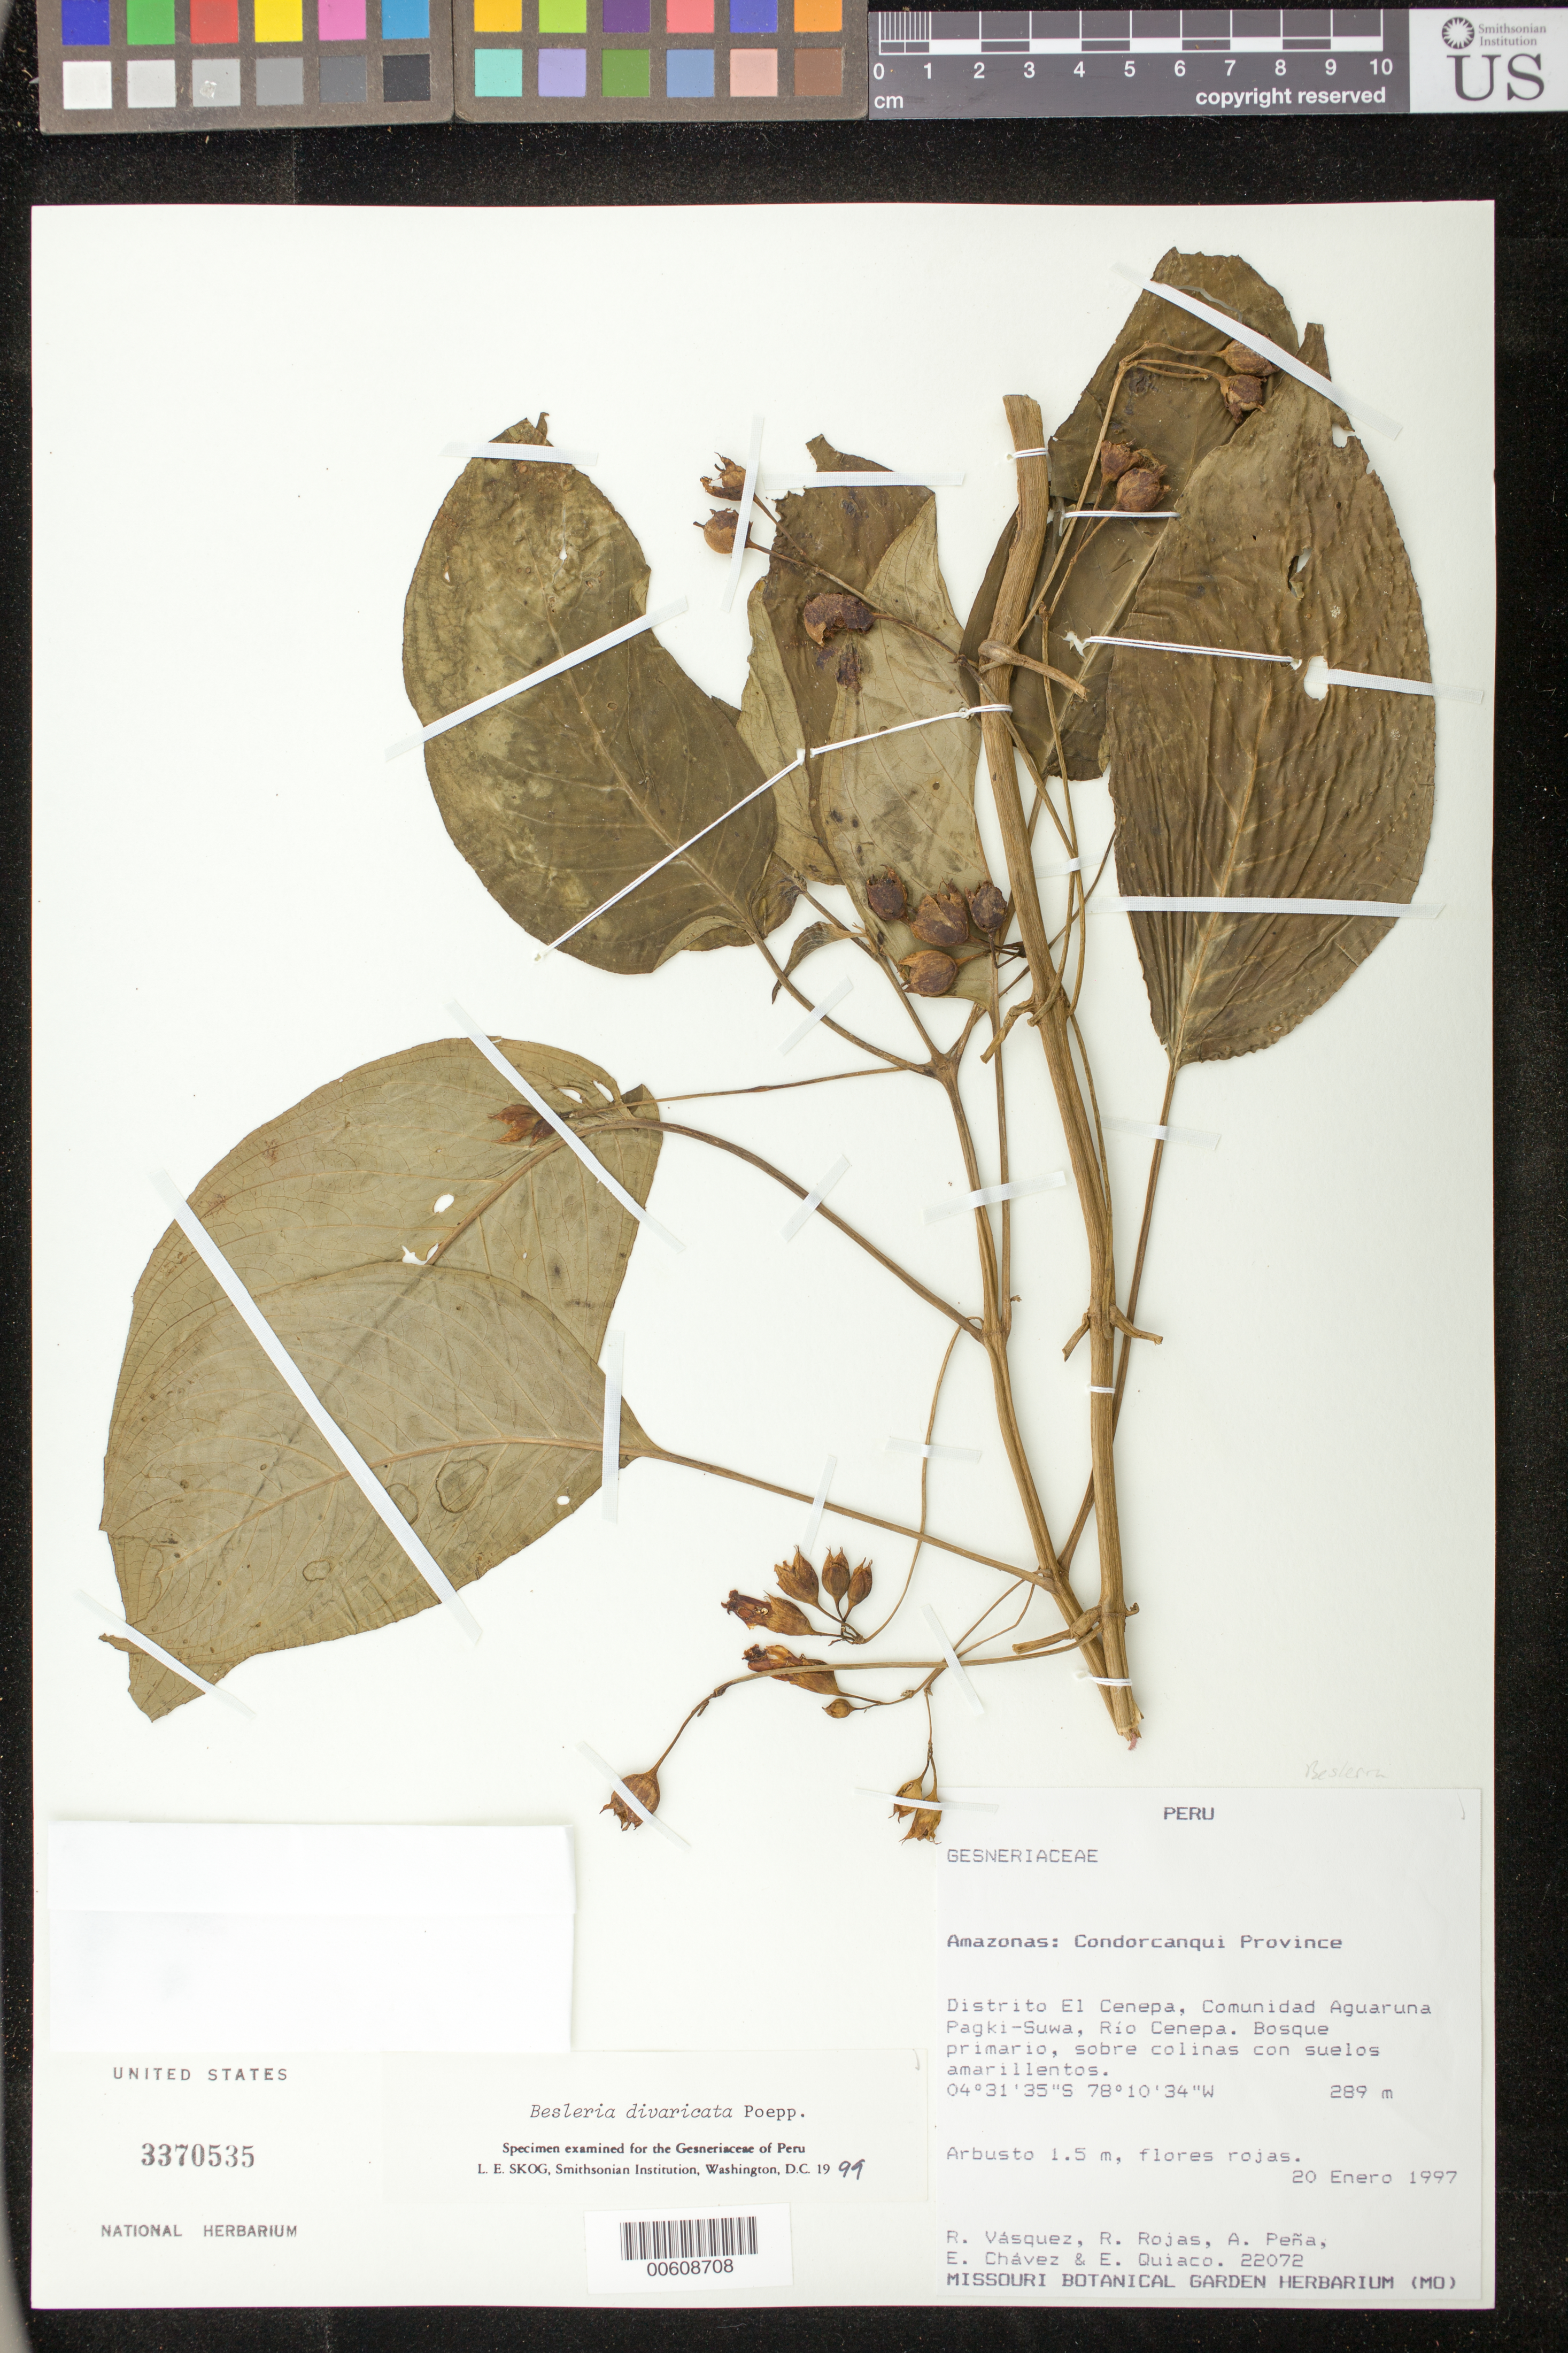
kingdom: Plantae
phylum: Tracheophyta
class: Magnoliopsida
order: Lamiales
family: Gesneriaceae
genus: Besleria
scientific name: Besleria divaricata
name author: Poepp.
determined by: Skog, Laurence E.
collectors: R. Vásquez, R. Rojas, A. Peña, E. Chávez & E. Quiaco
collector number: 22072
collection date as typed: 20 Jan 1997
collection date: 1997-01-20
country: Peru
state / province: Amazonas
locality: Prov. Condorcanqui, Dtto. El Cenepa; comunidad Aguaruna Pagki-Suwa, Río Cenepa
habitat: Bosque primario, sobre colinas con suelos amarillentos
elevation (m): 289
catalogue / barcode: US 3370535